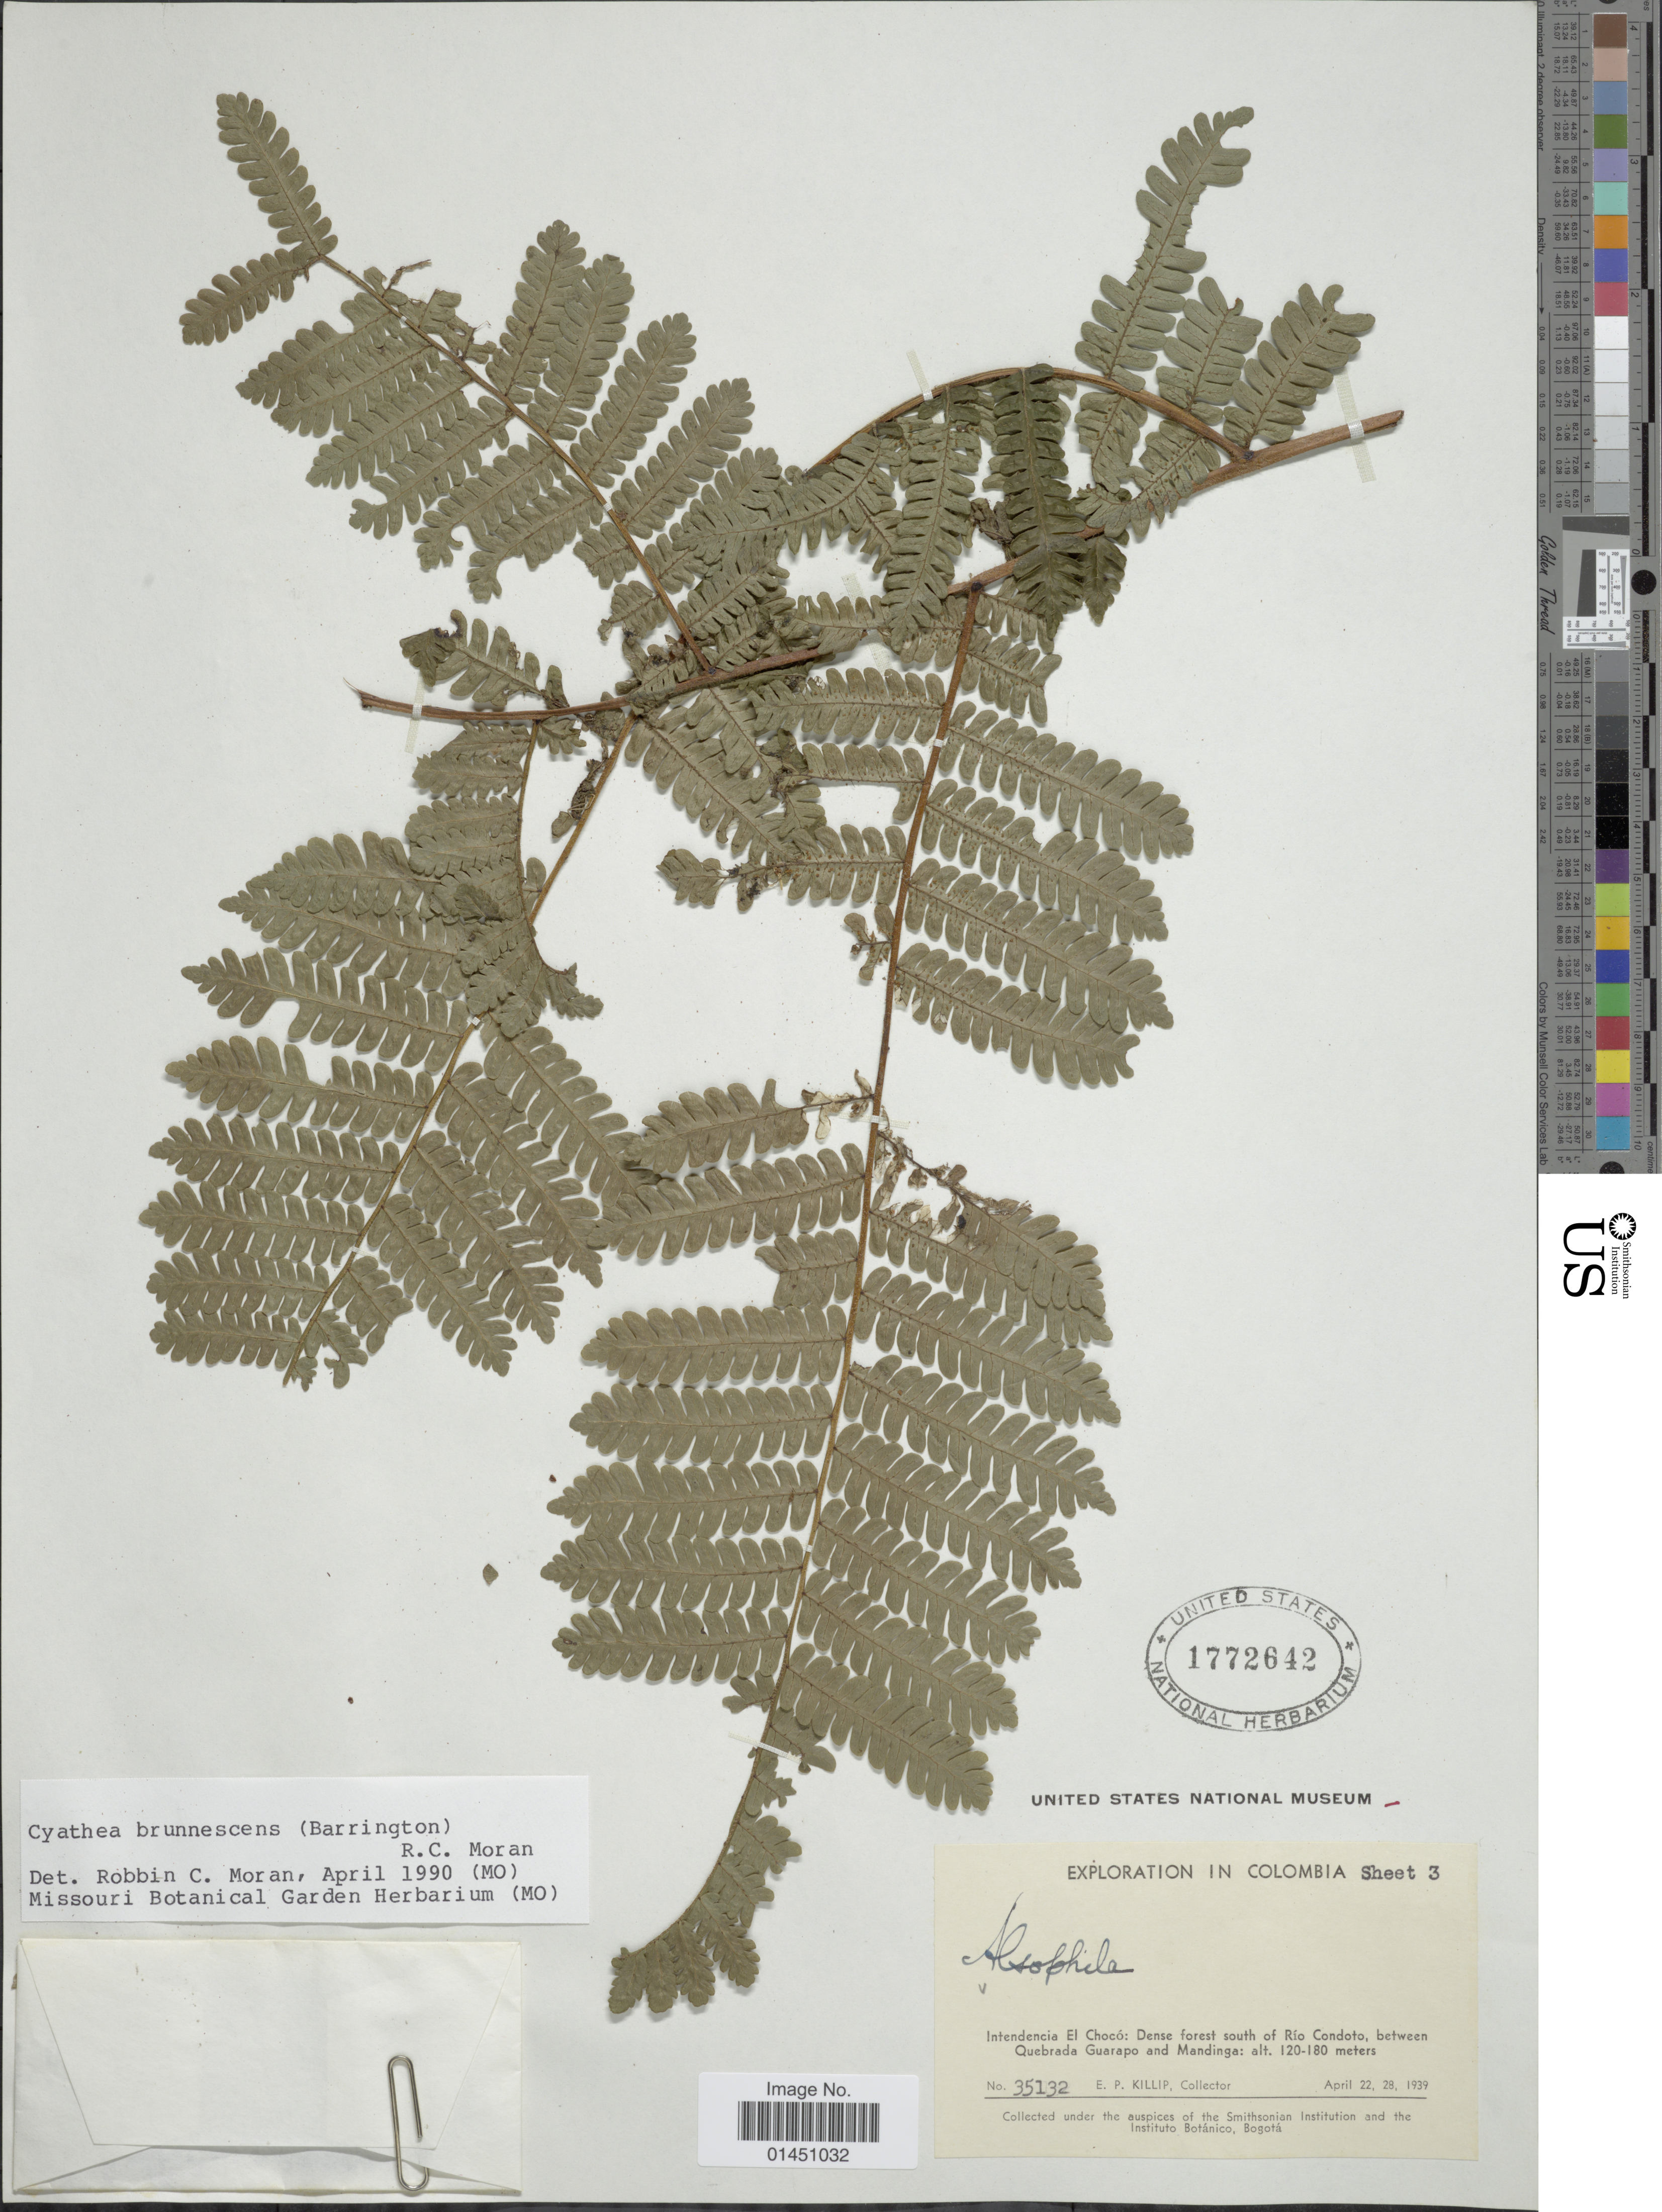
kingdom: Plantae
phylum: Tracheophyta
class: Polypodiopsida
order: Cyatheales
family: Cyatheaceae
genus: Cyathea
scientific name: Cyathea brunnescens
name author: (Barrington) R.C. Moran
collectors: E. P. Killip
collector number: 35132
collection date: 1939-04-22/1939-04-28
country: Colombia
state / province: Chocó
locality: Dense forest south of Rio Condota, between Quebrada Guarapo and Mandinga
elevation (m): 120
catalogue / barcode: US 1772642